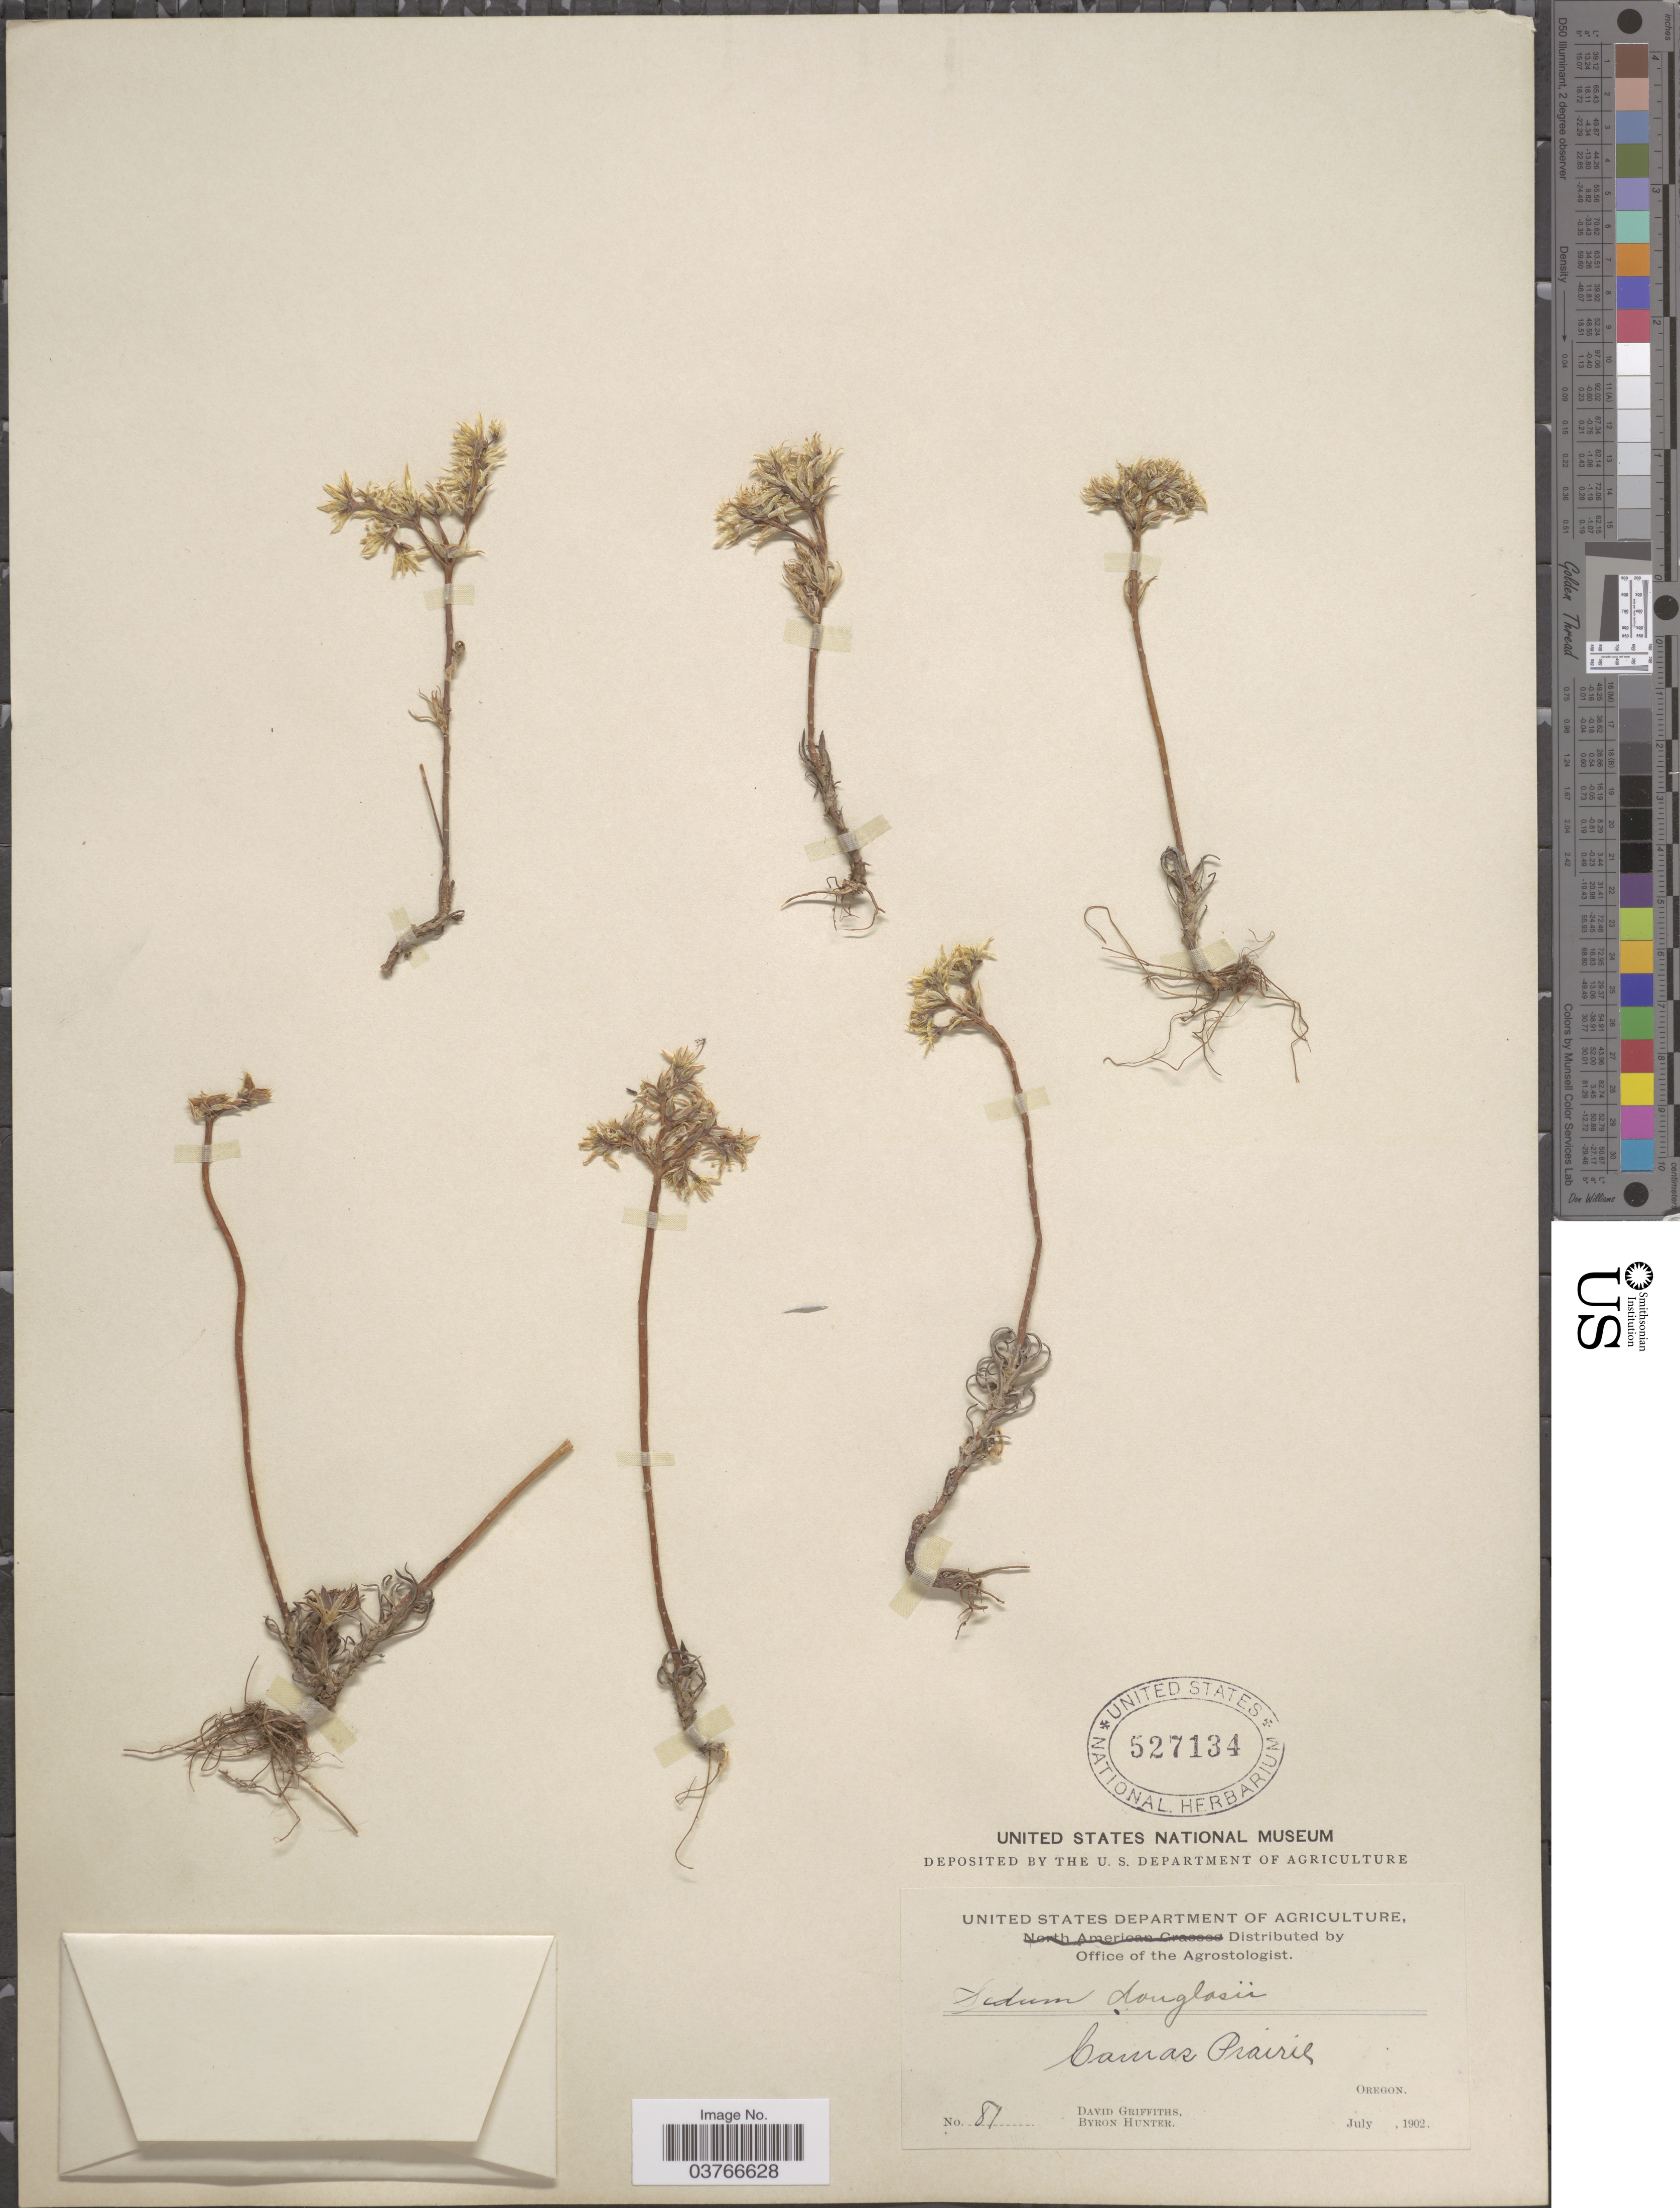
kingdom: Plantae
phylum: Tracheophyta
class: Magnoliopsida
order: Saxifragales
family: Crassulaceae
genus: Sedum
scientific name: Sedum stenopetalum var. stenopetalum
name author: Pursh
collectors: D. Griffiths & B. Hunter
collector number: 81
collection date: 1902-07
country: United States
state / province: Oregon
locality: Camas Prairie.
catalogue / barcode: US 527134